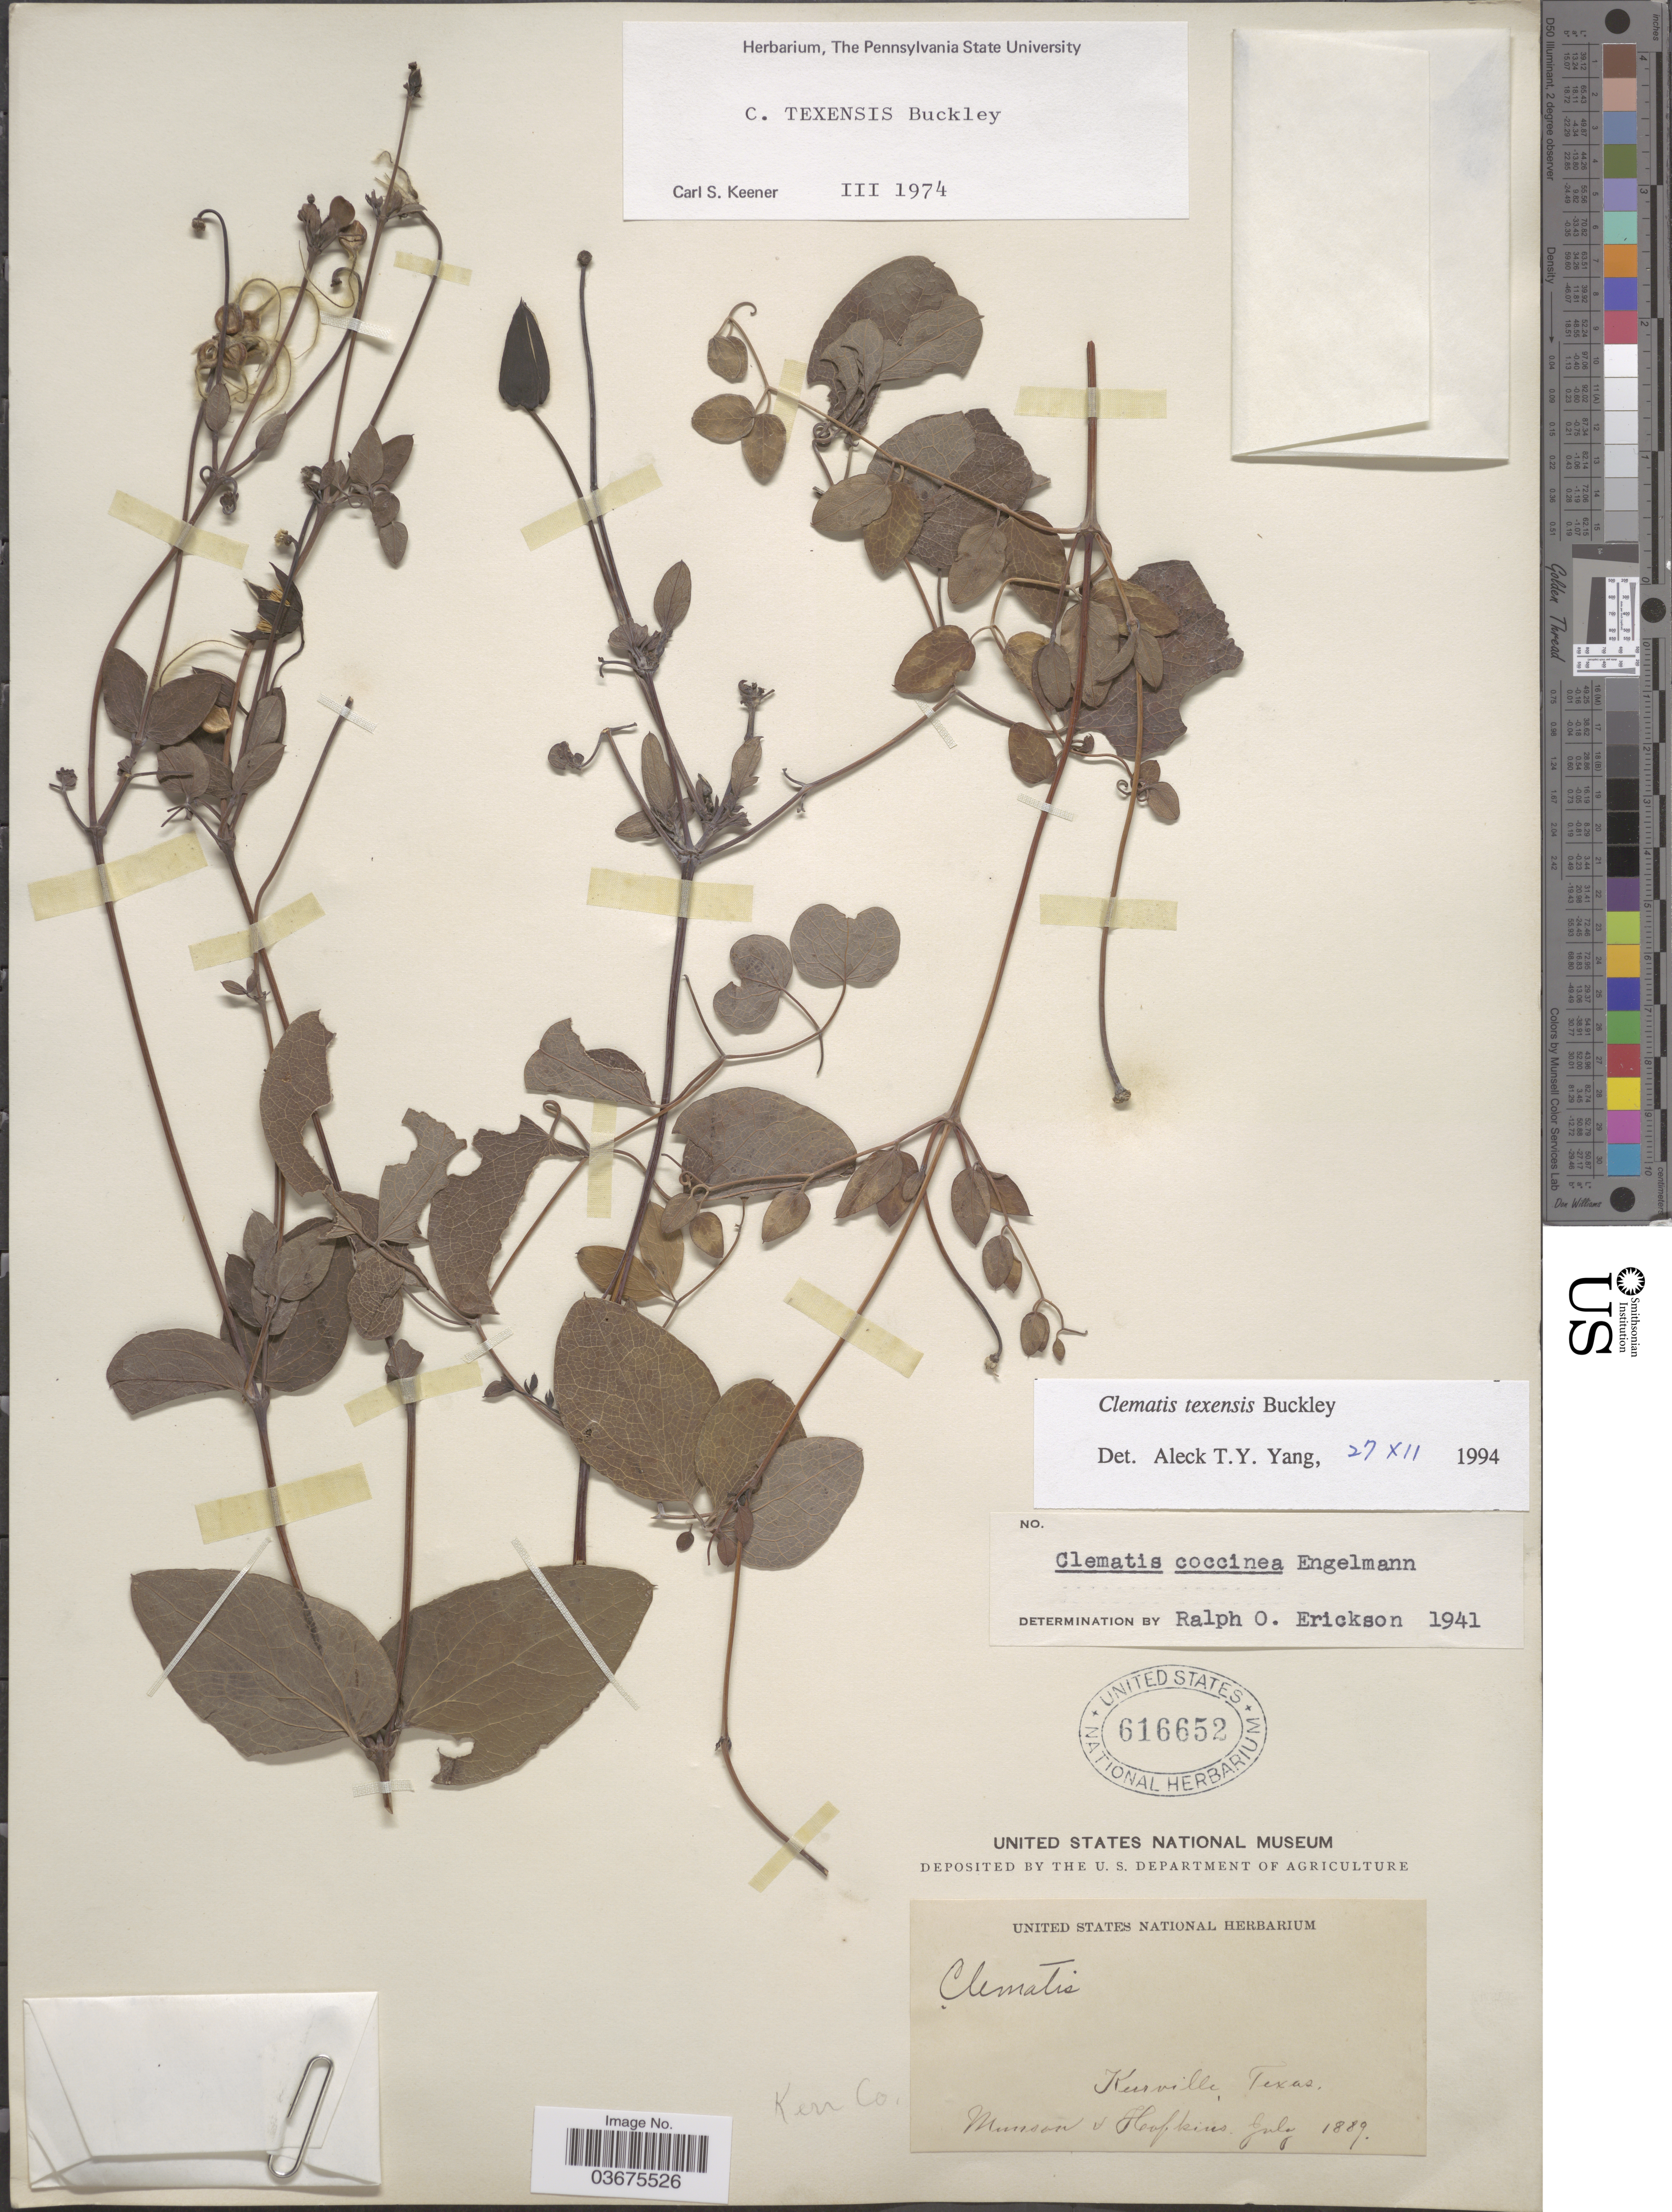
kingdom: Plantae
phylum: Tracheophyta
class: Magnoliopsida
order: Ranunculales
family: Ranunculaceae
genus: Clematis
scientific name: Clematis texensis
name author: Buckley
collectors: -. Munson & -- Hopkins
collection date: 1889-07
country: United States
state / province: Texas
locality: Kerrville. Kerr Co.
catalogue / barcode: US 616652